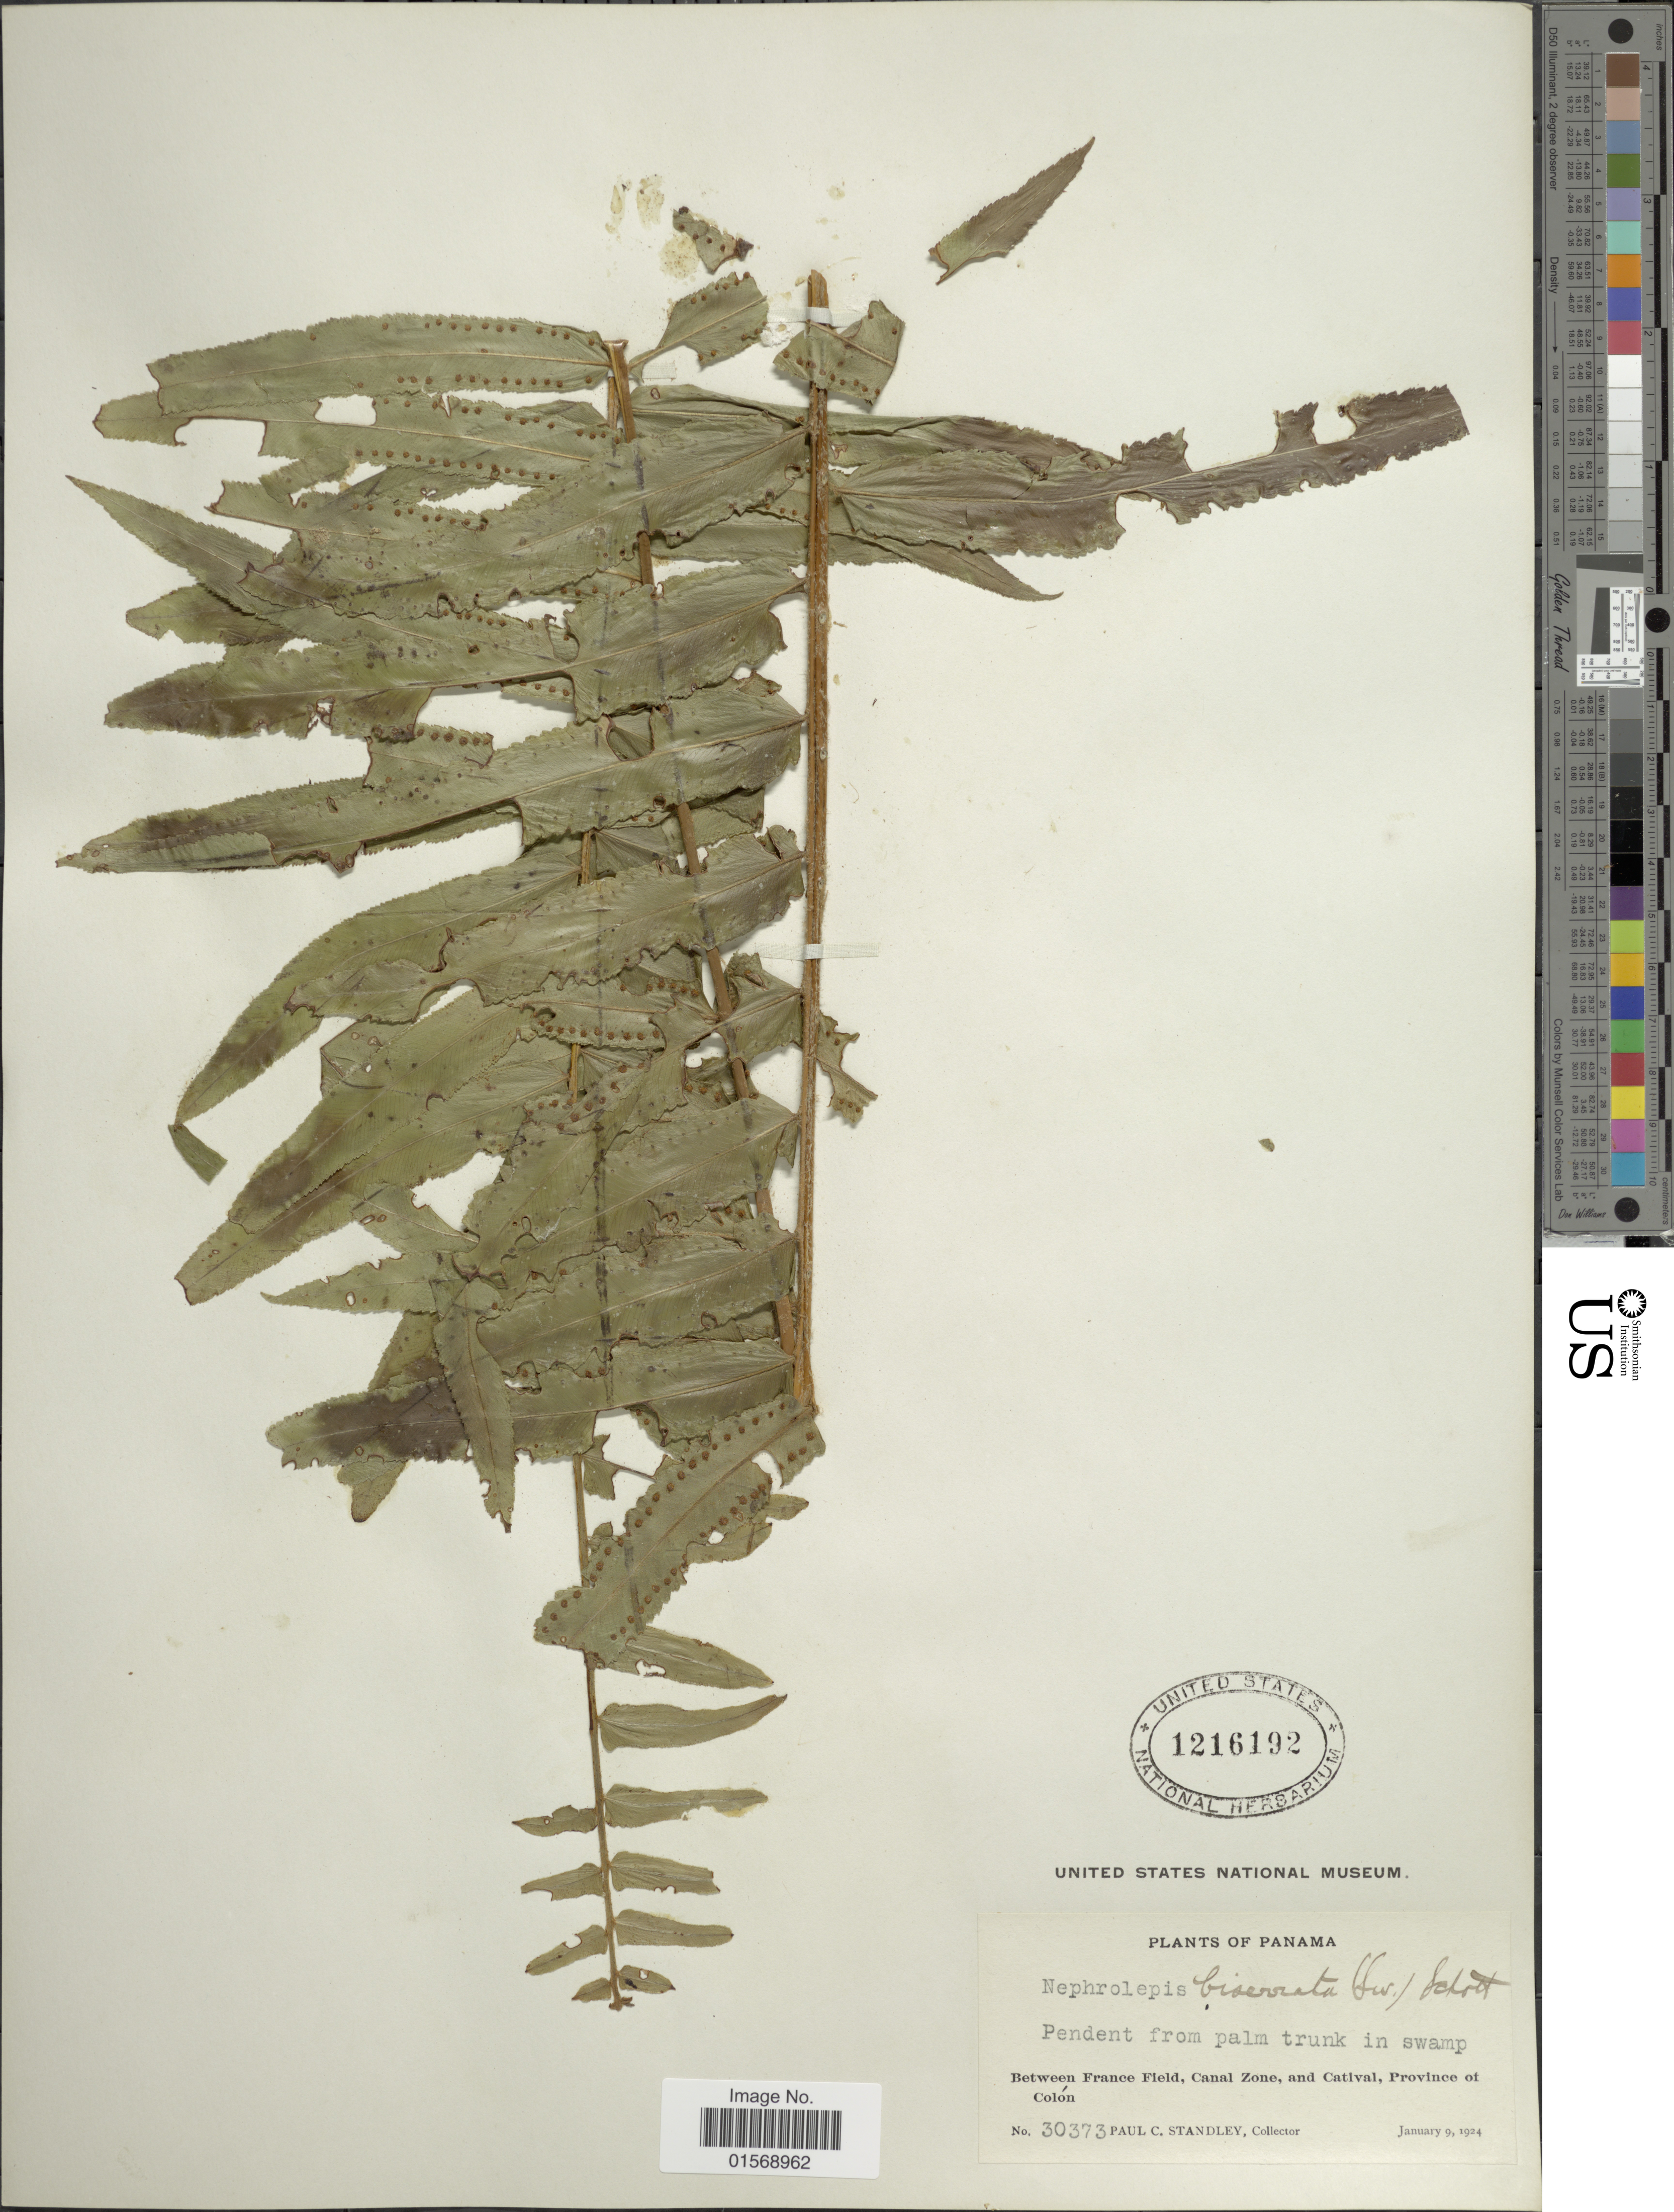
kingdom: Plantae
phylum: Tracheophyta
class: Polypodiopsida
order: Polypodiales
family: Nephrolepidaceae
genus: Nephrolepis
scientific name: Nephrolepis biserrata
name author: (Sw.) Schott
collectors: P. C. Standley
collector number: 30373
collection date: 1924-01-09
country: Panama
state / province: Colón / Panamá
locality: Panama, Between France Field, Canal Zone, and Catival, Province of Colon.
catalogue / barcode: US 1216192